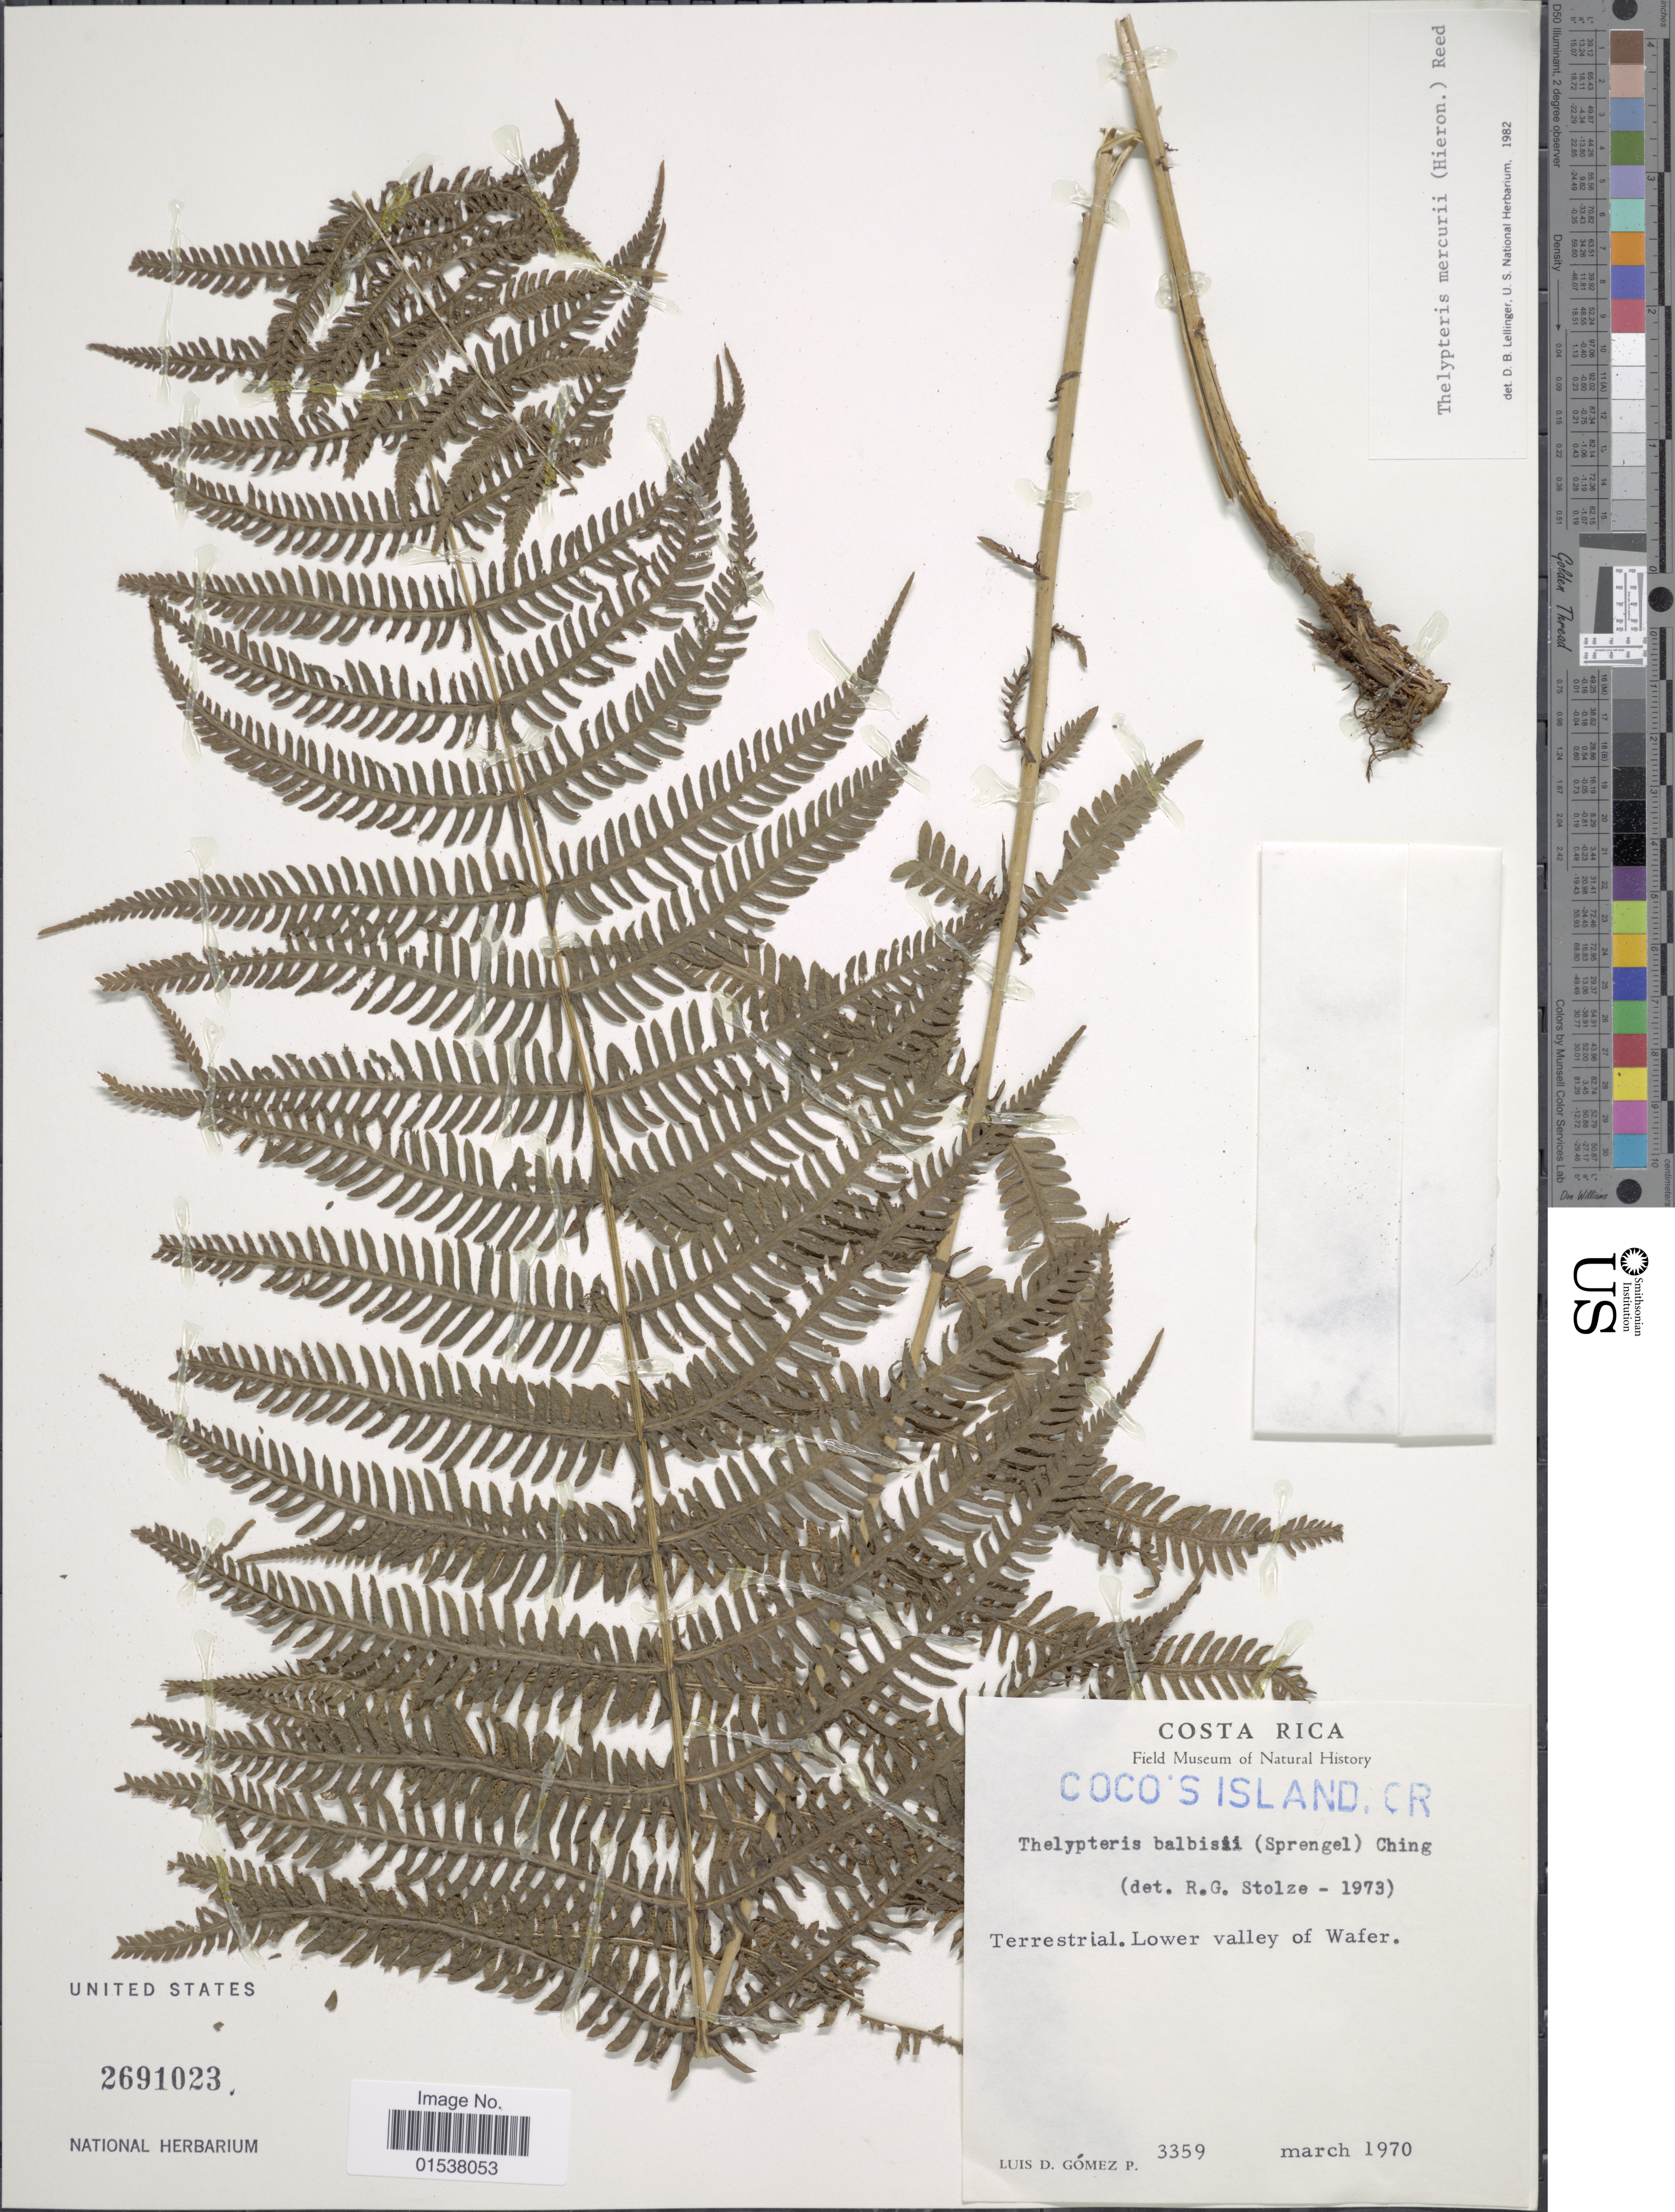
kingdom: Plantae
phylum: Tracheophyta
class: Polypodiopsida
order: Polypodiales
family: Thelypteridaceae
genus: Amauropelta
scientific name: Amauropelta balbisii (Spreng.) comb. nov., ined. 2015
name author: (Spreng.)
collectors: L. D. Gómez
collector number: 3359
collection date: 1970-03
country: Costa Rica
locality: Coco's Island, CR, Lowe valley of Wafer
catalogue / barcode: US 2691023